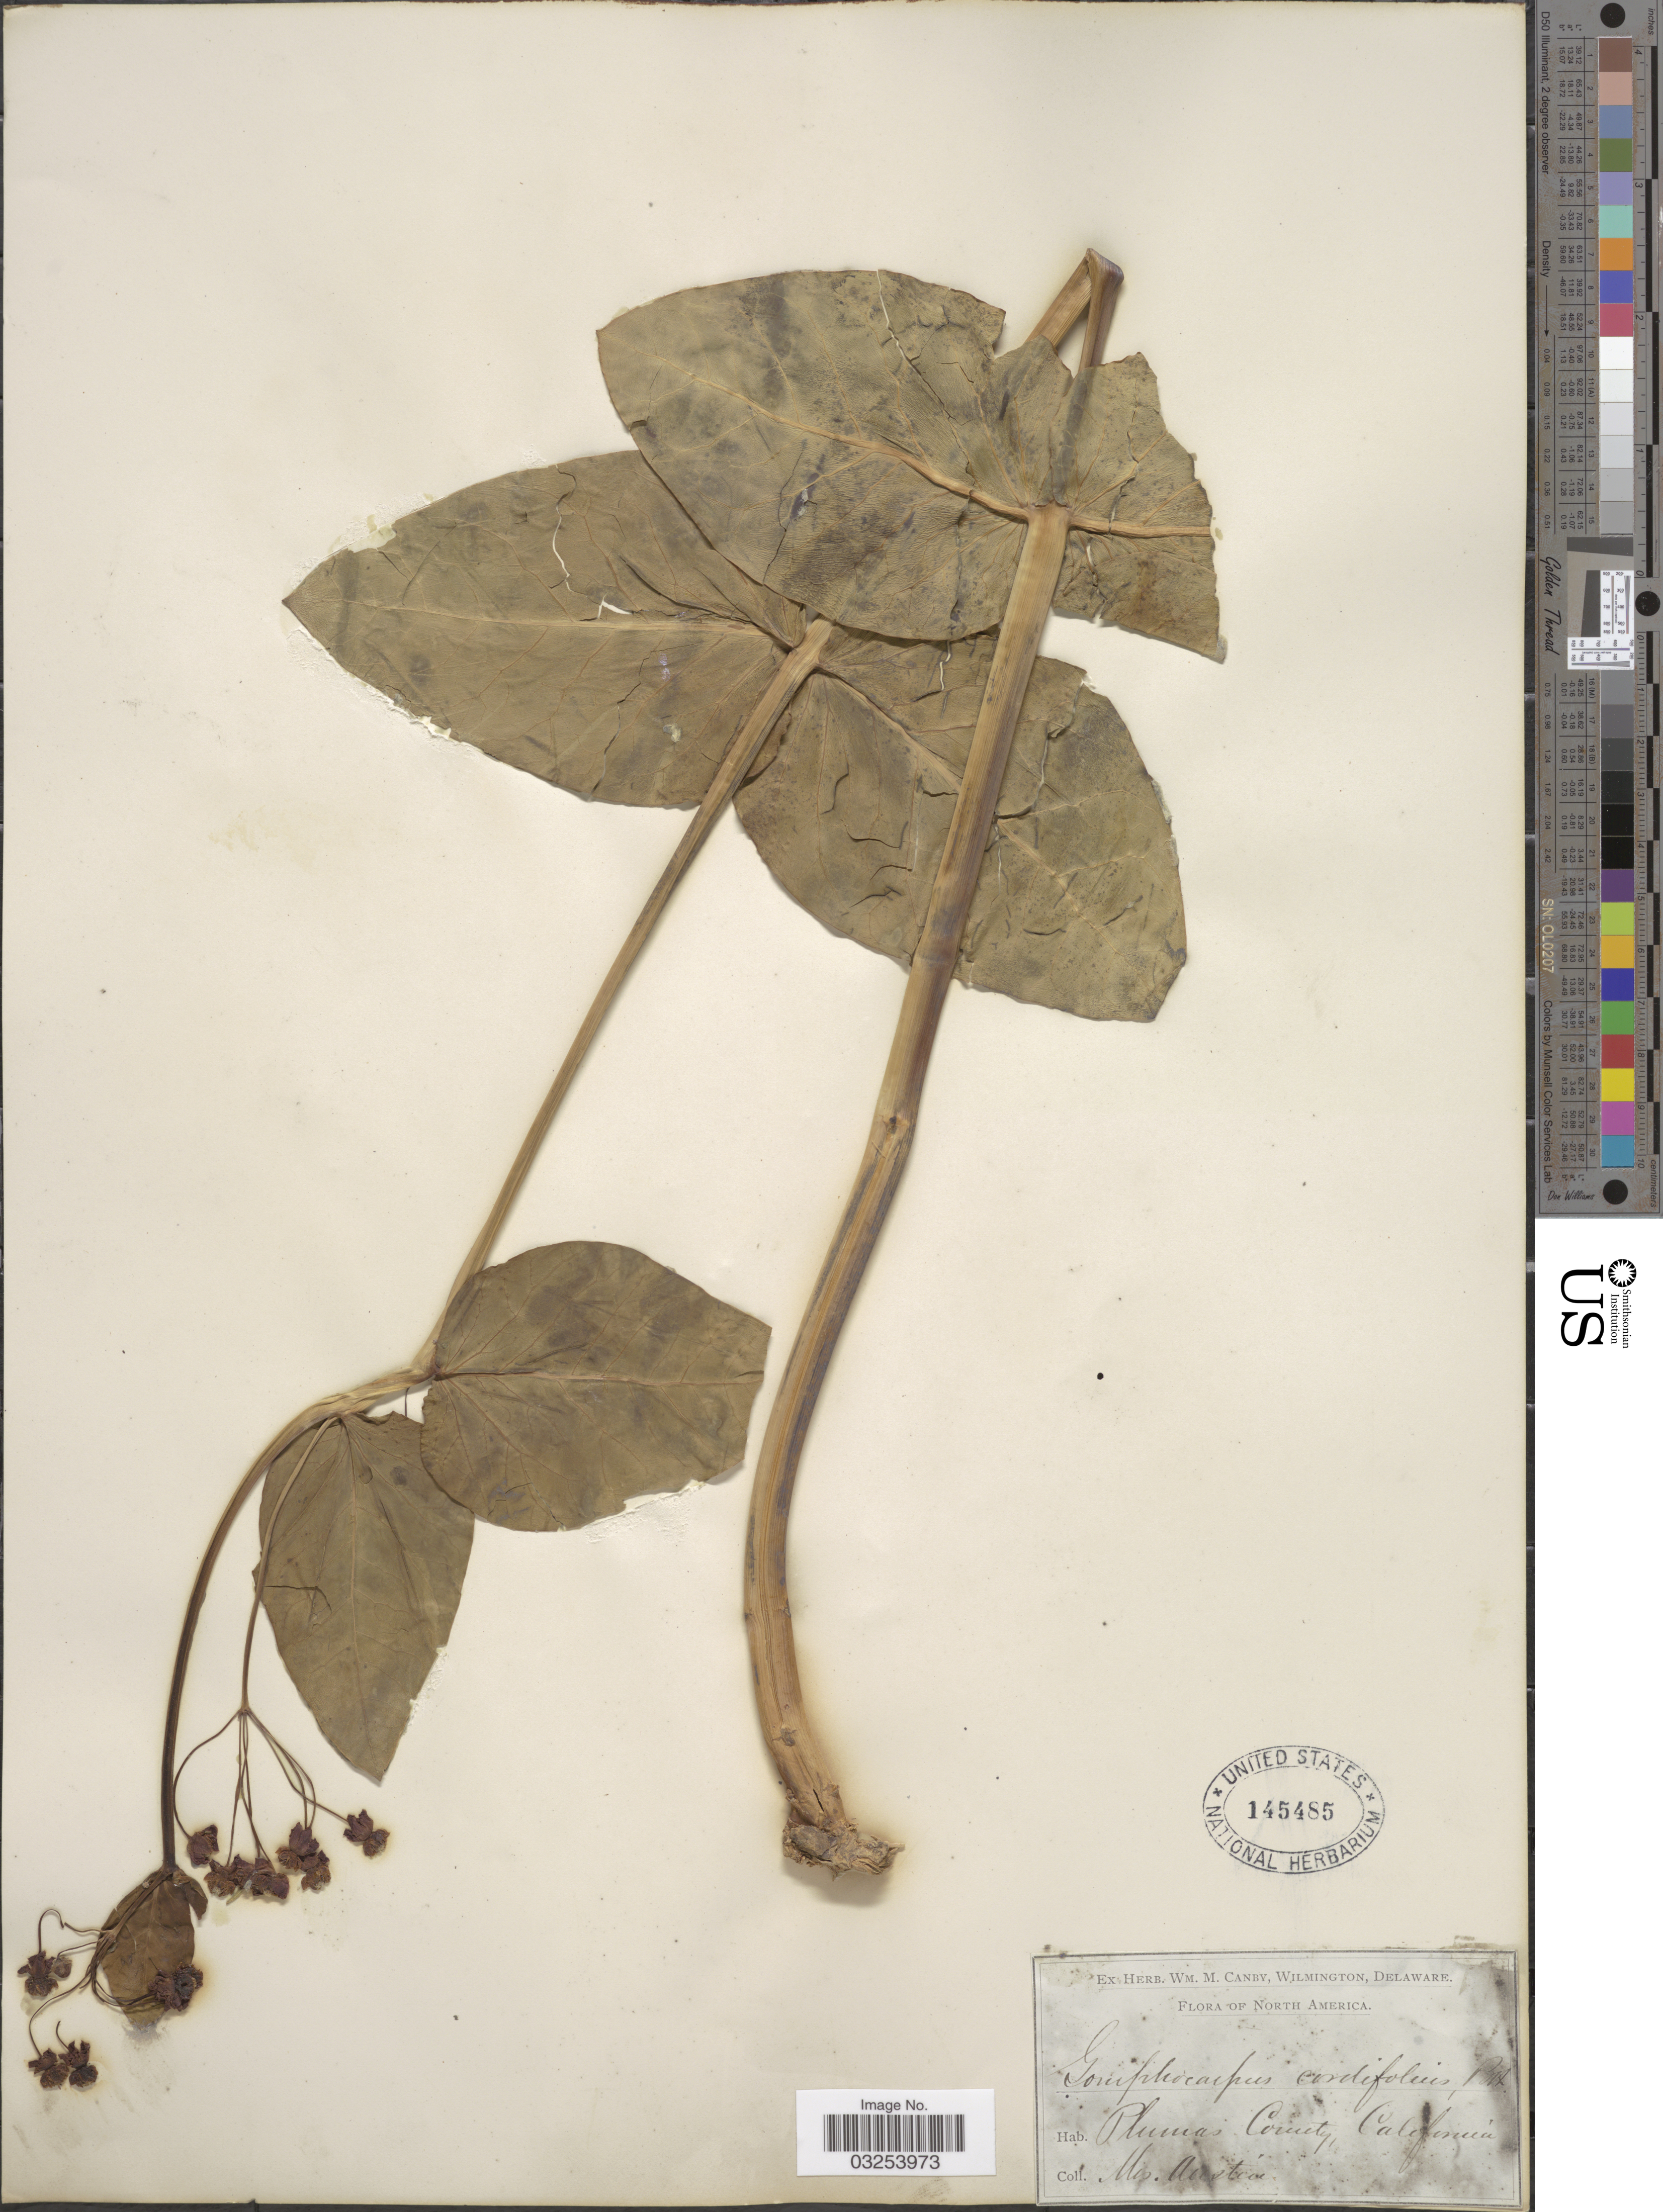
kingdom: Plantae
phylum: Tracheophyta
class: Magnoliopsida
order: Gentianales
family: Apocynaceae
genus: Asclepias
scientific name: Asclepias cordifolia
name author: (Benth.) Jeps.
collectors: R. Austin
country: United States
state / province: California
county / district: Plumas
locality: Plumas County.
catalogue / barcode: US 145485